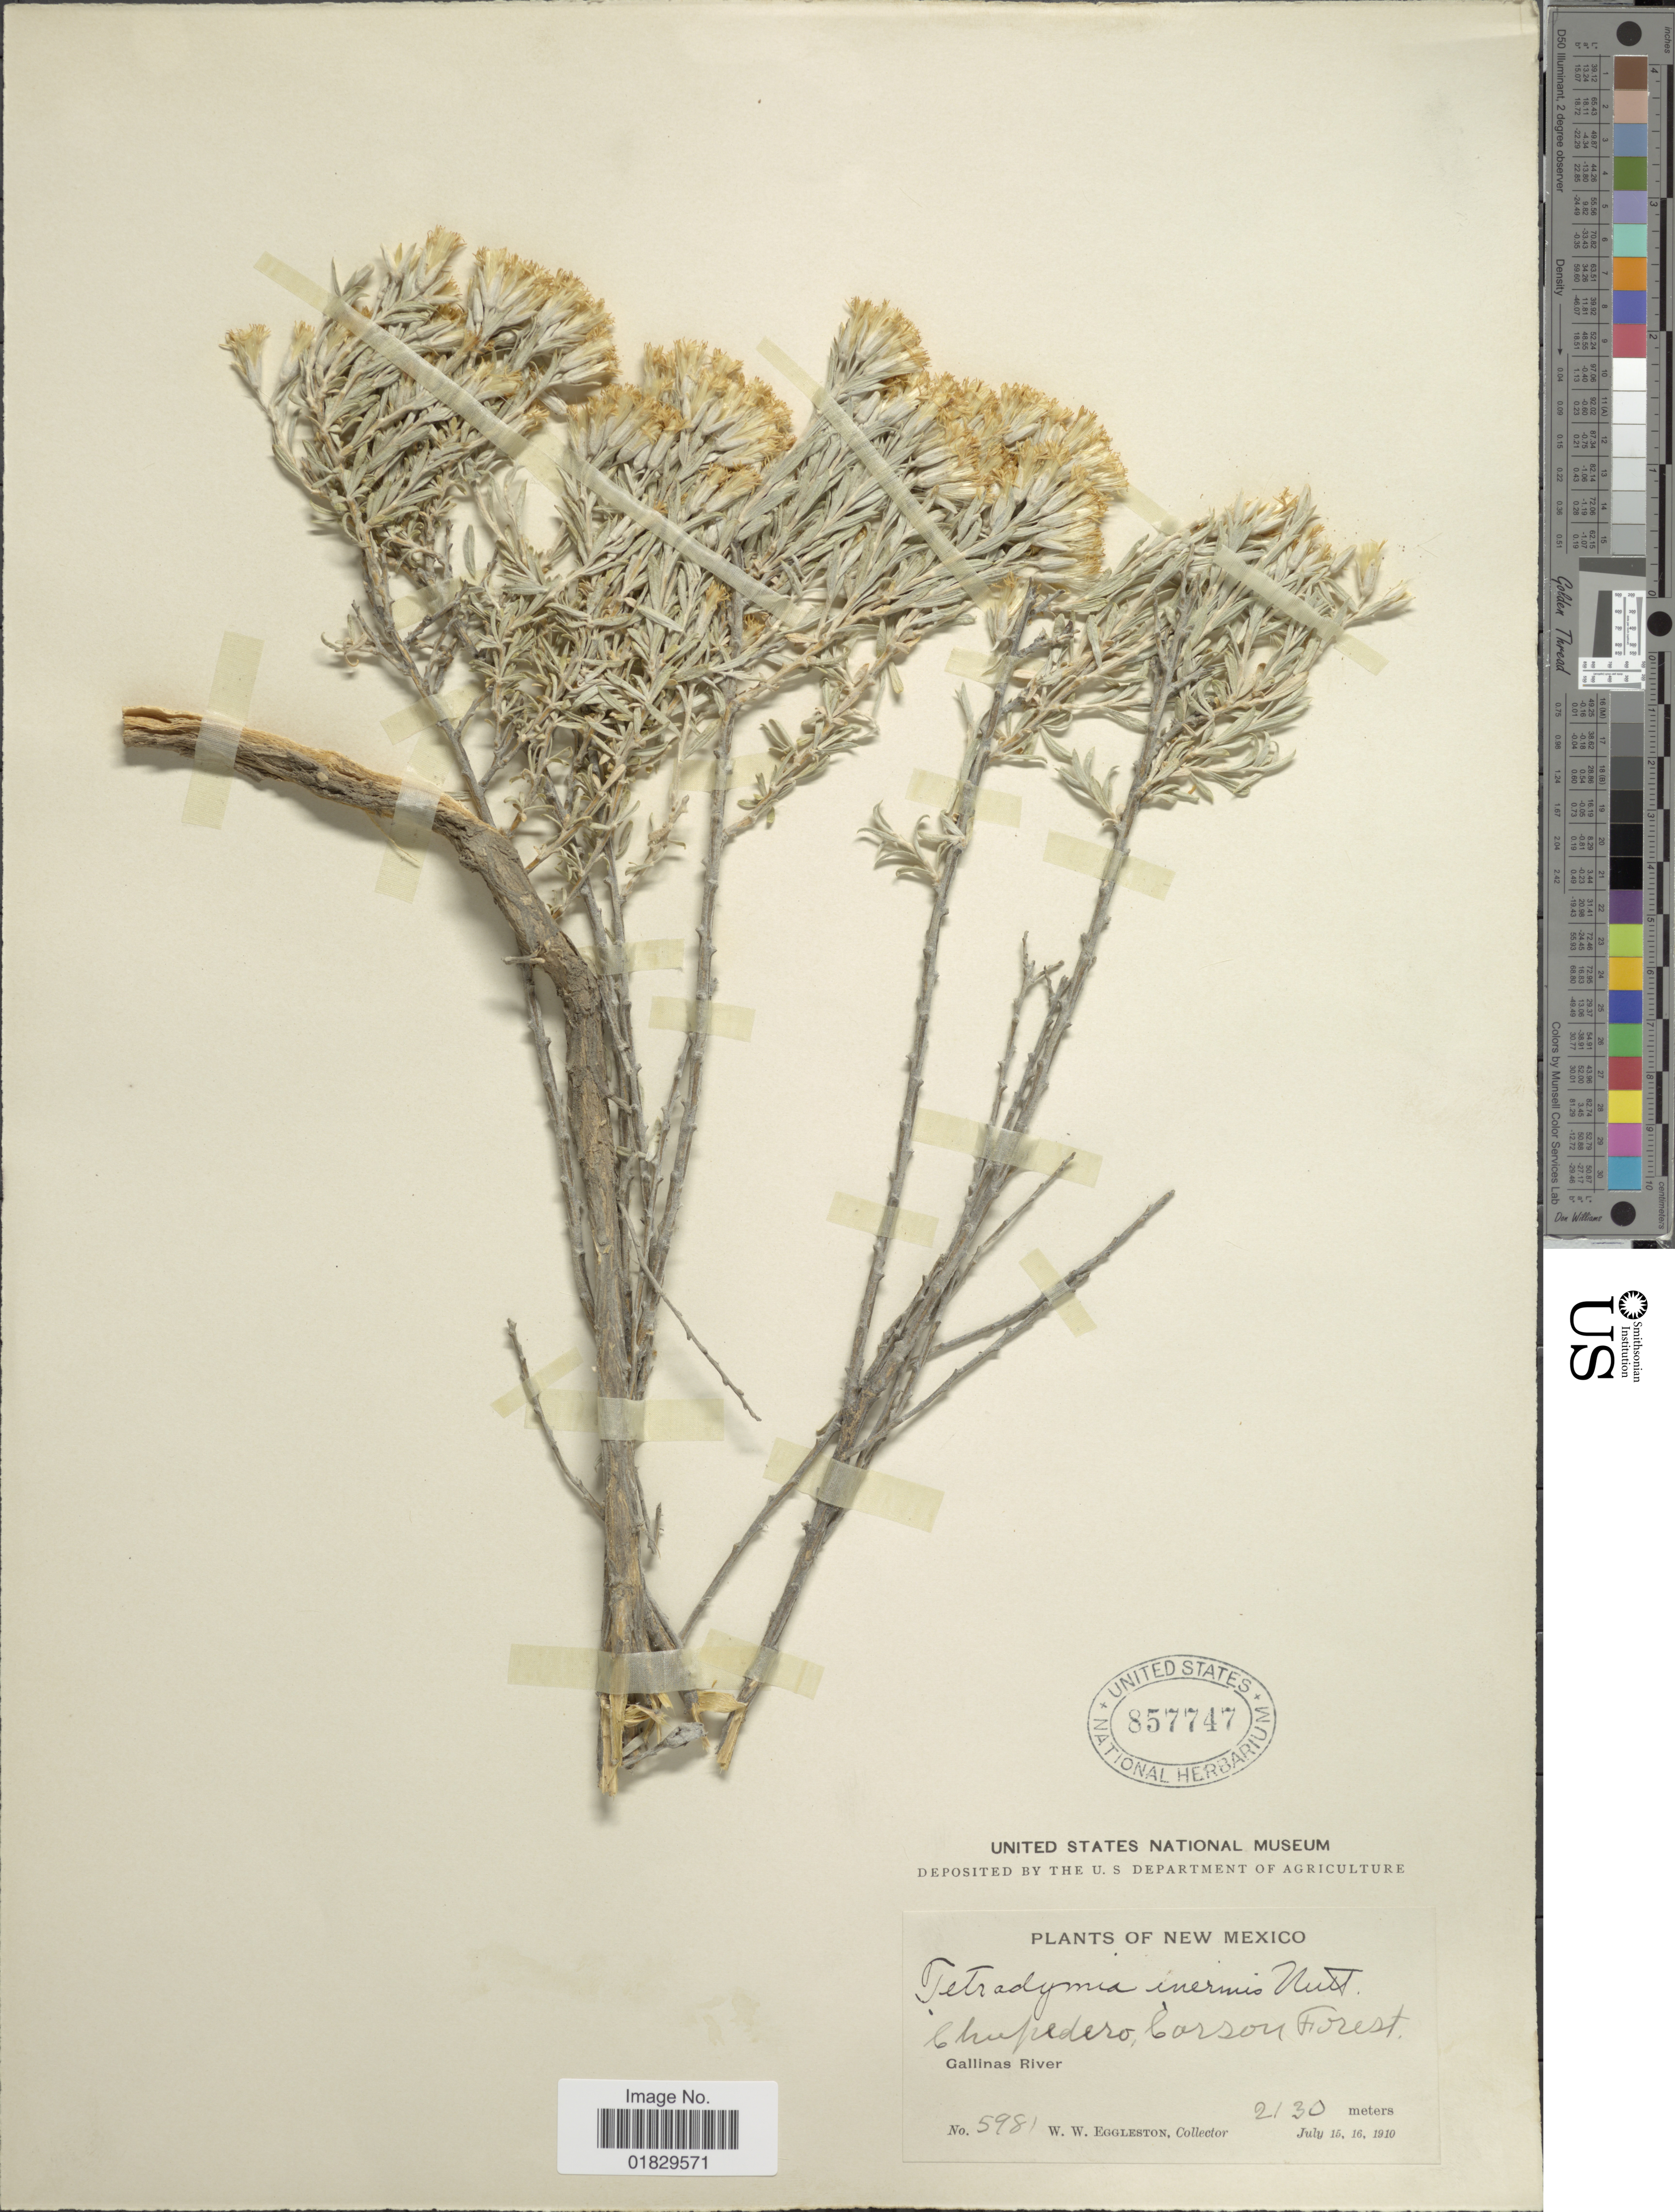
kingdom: Plantae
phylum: Tracheophyta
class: Magnoliopsida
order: Asterales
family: Asteraceae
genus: Tetradymia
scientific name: Tetradymia canescens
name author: DC.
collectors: W. W. Eggleston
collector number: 5981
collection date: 1910-07-15/1910-07-16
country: United States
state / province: New Mexico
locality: Chupedero, Carson Forest. Gallinas River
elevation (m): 2130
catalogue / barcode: US 857747